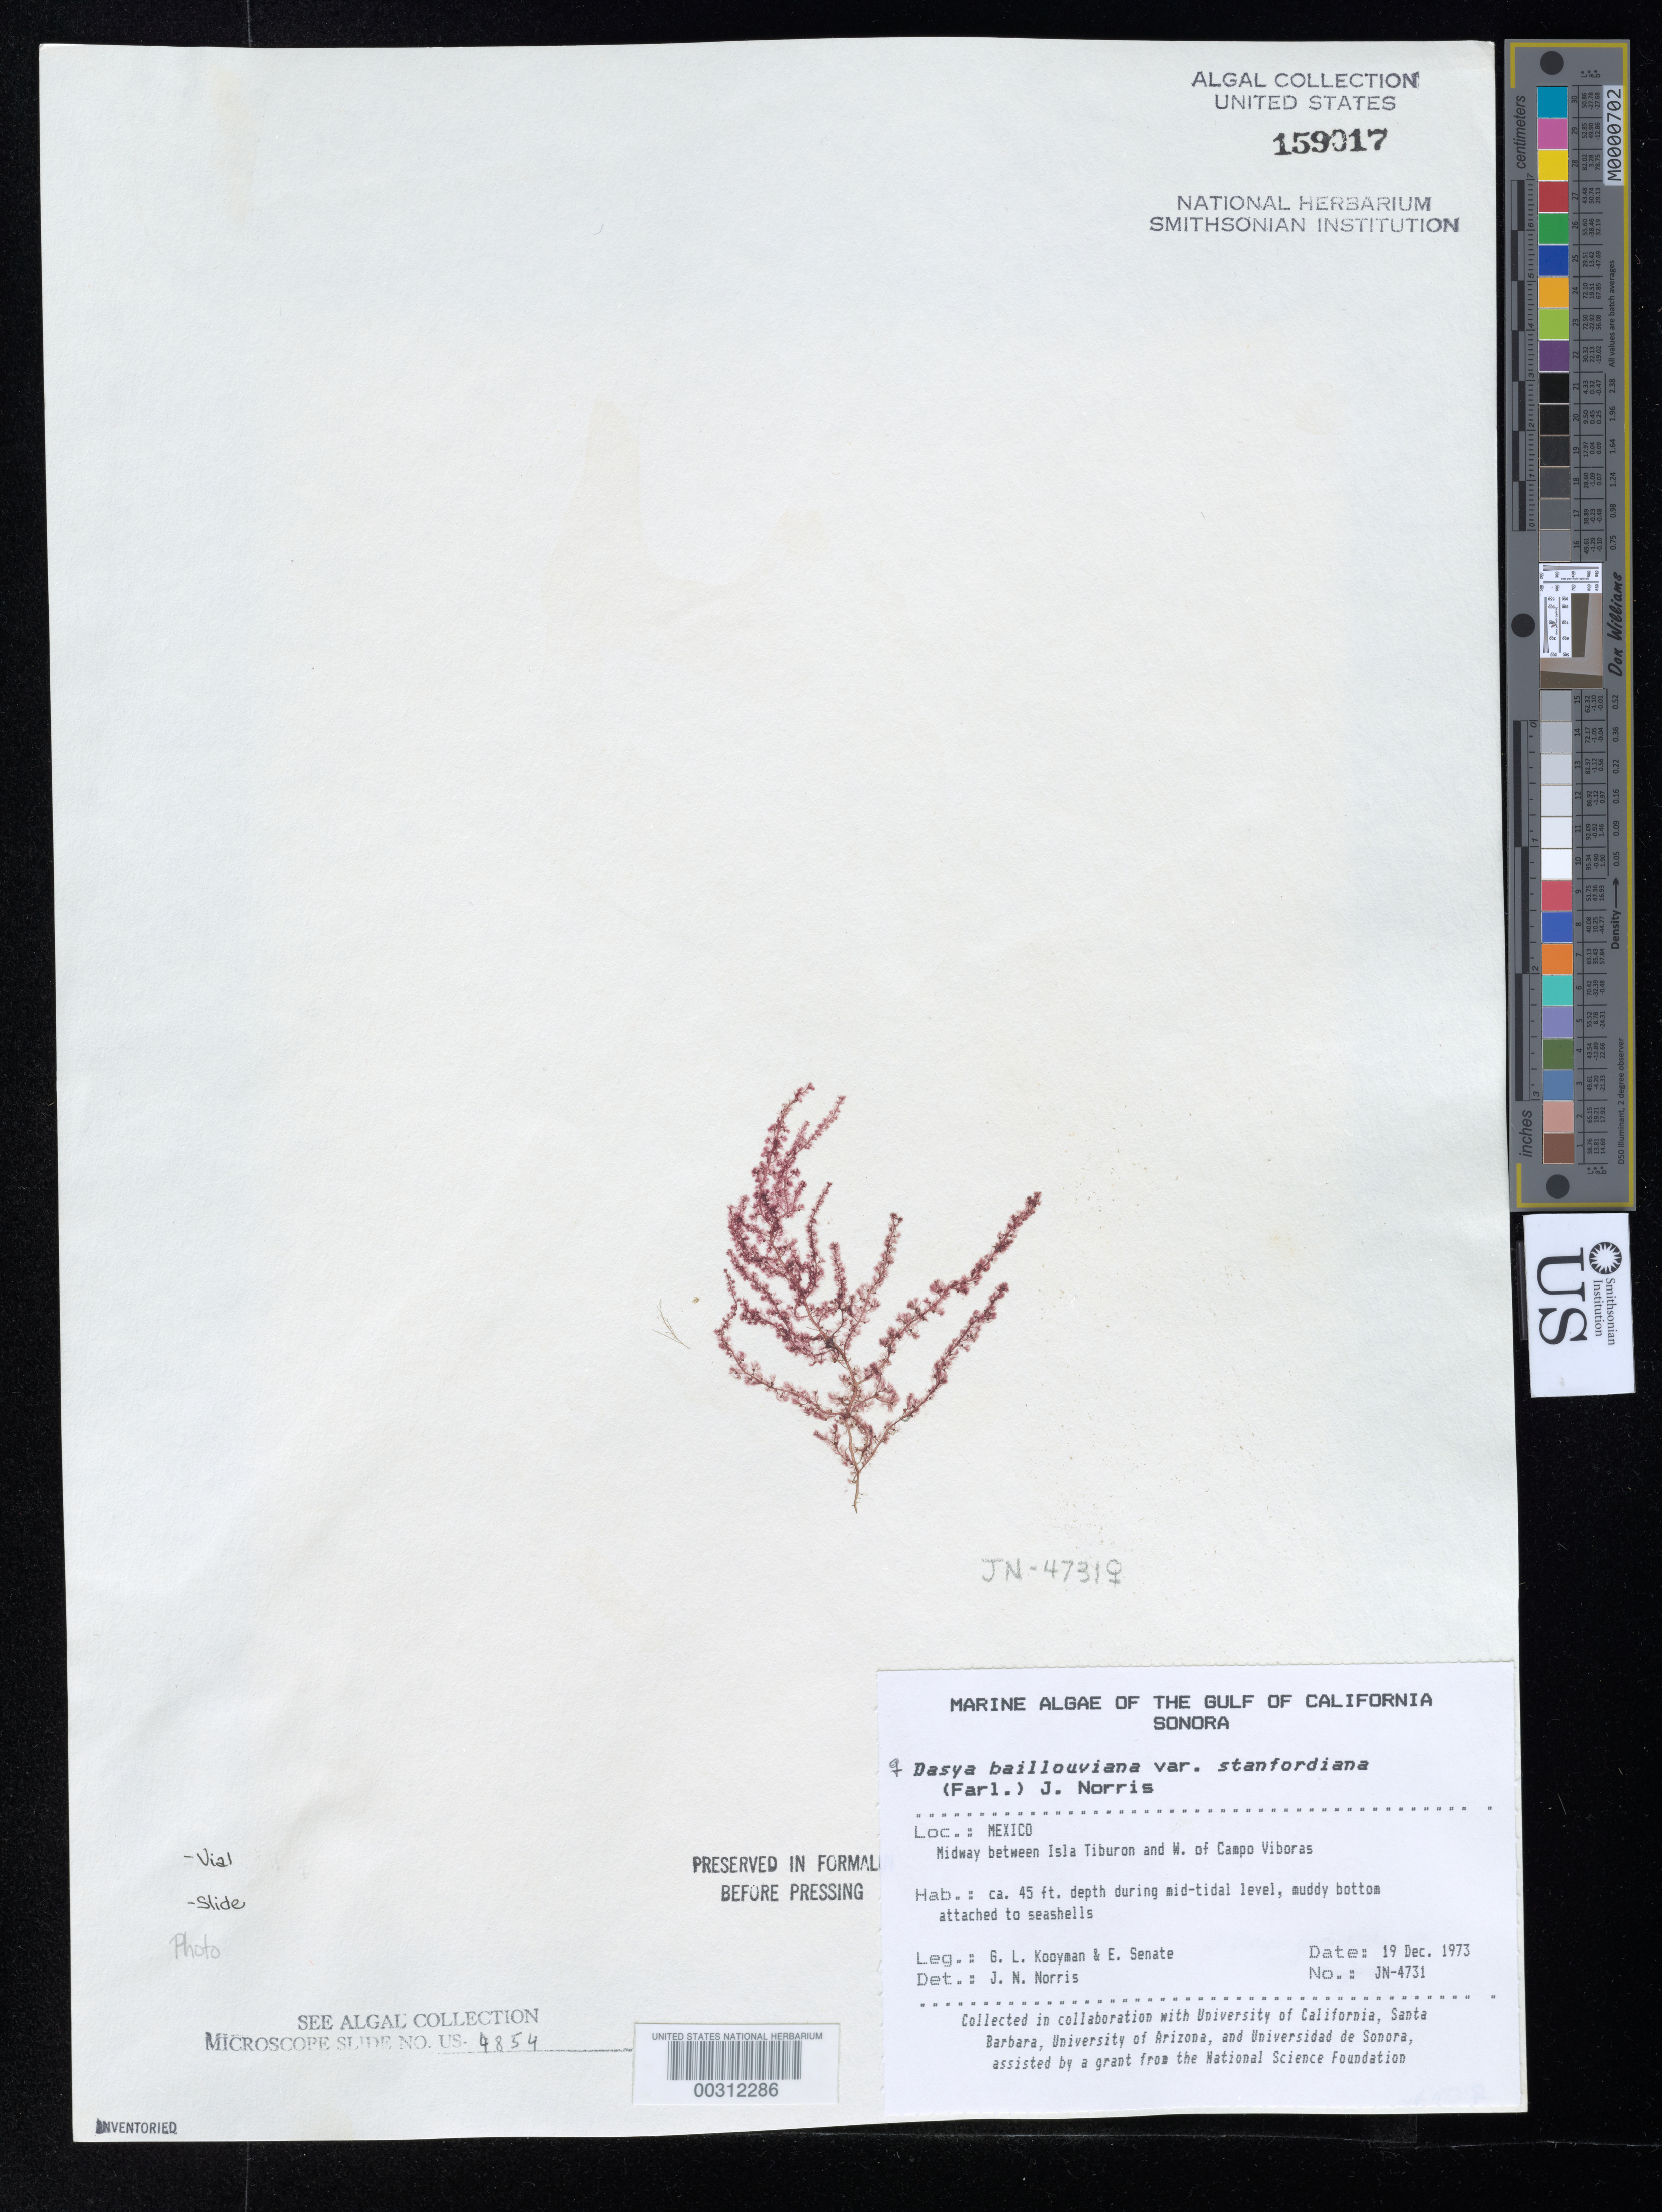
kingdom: Plantae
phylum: Rhodophyta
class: Florideophyceae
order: Ceramiales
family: Dasyaceae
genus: Dasya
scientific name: Dasya pedicellata subsp. stanfordiana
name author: J.N. Norris & K.E. Bucher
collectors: G. Kooyman & E. Sennett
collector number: Jn-4731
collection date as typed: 19 Dec 1973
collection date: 1973-12-19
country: Mexico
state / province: Sonora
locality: West of Campo Vibroras, near Isla Tiburon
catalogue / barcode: US 159017